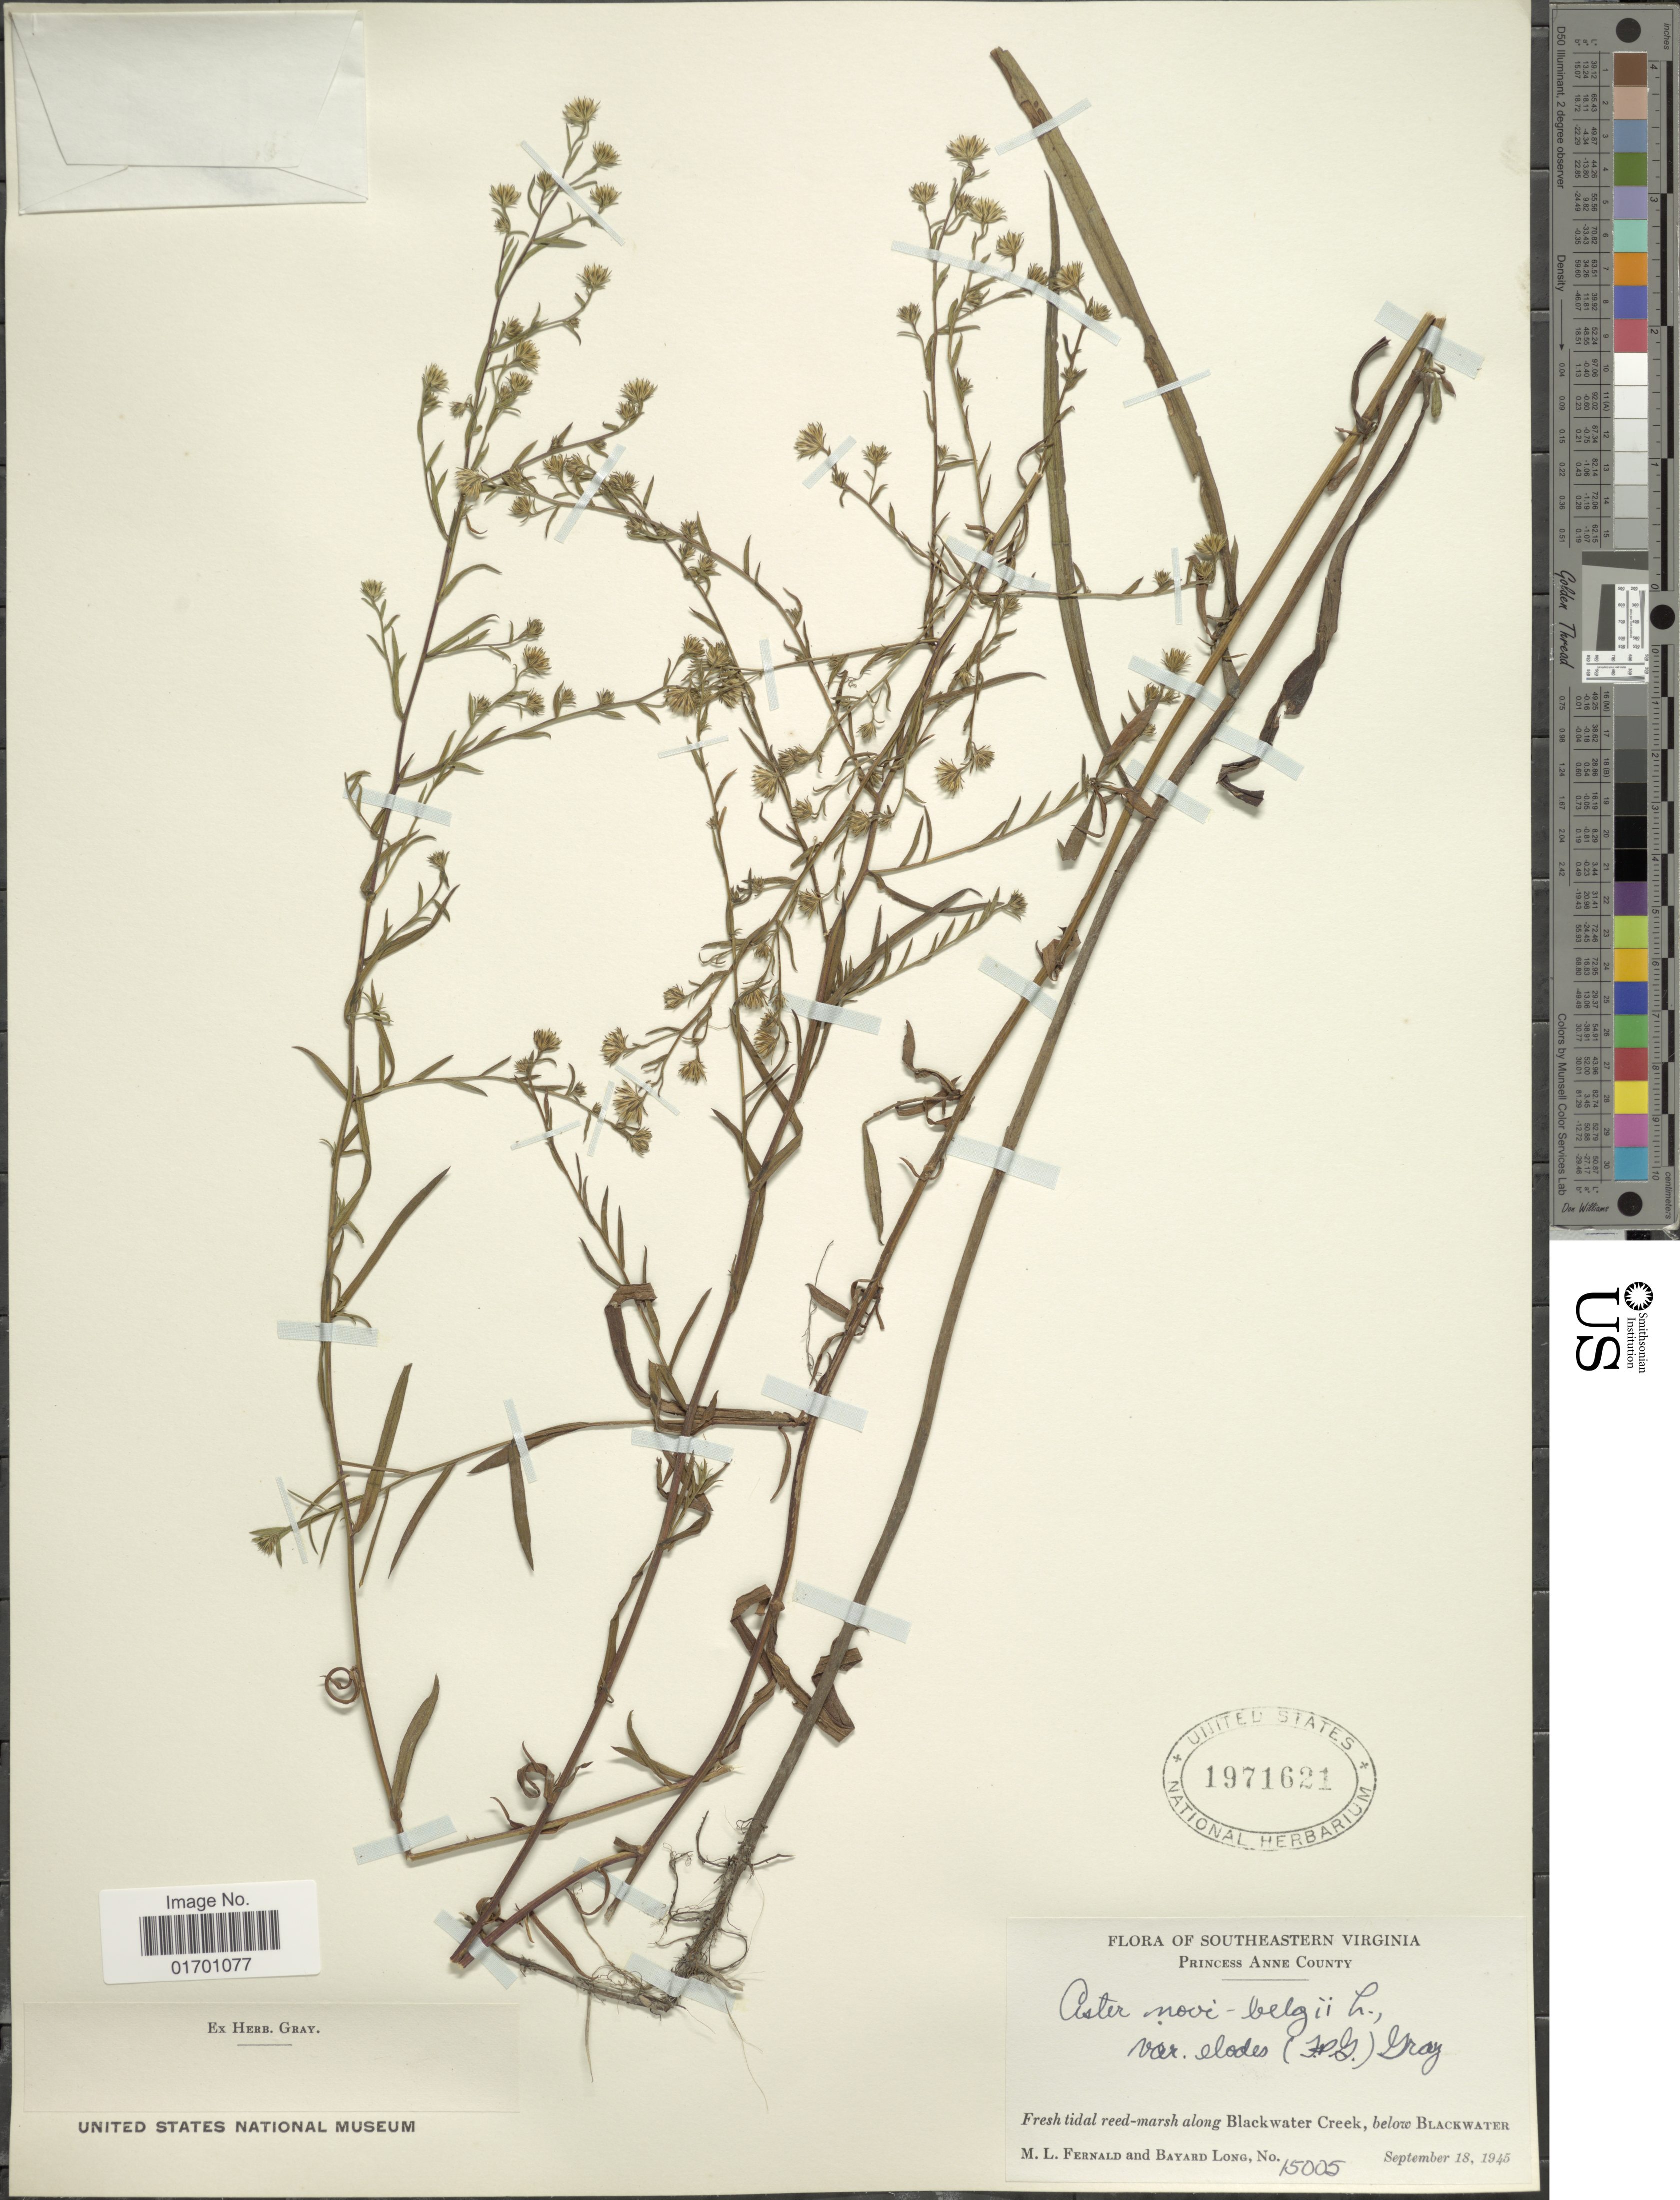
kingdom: Plantae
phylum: Tracheophyta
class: Magnoliopsida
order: Asterales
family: Asteraceae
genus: Symphyotrichum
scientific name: Symphyotrichum novi-belgii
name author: (L.) G.L. Nesom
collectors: M. L. Fernald & B. Long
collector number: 15005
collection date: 1945-09-18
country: United States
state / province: Virginia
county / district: City of Virginia Beach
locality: Southeastern Virginia. Princess Anne County. Fresh tidal reed-marsh along Blackwater Creek, below Blackwater.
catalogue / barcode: US 1971621